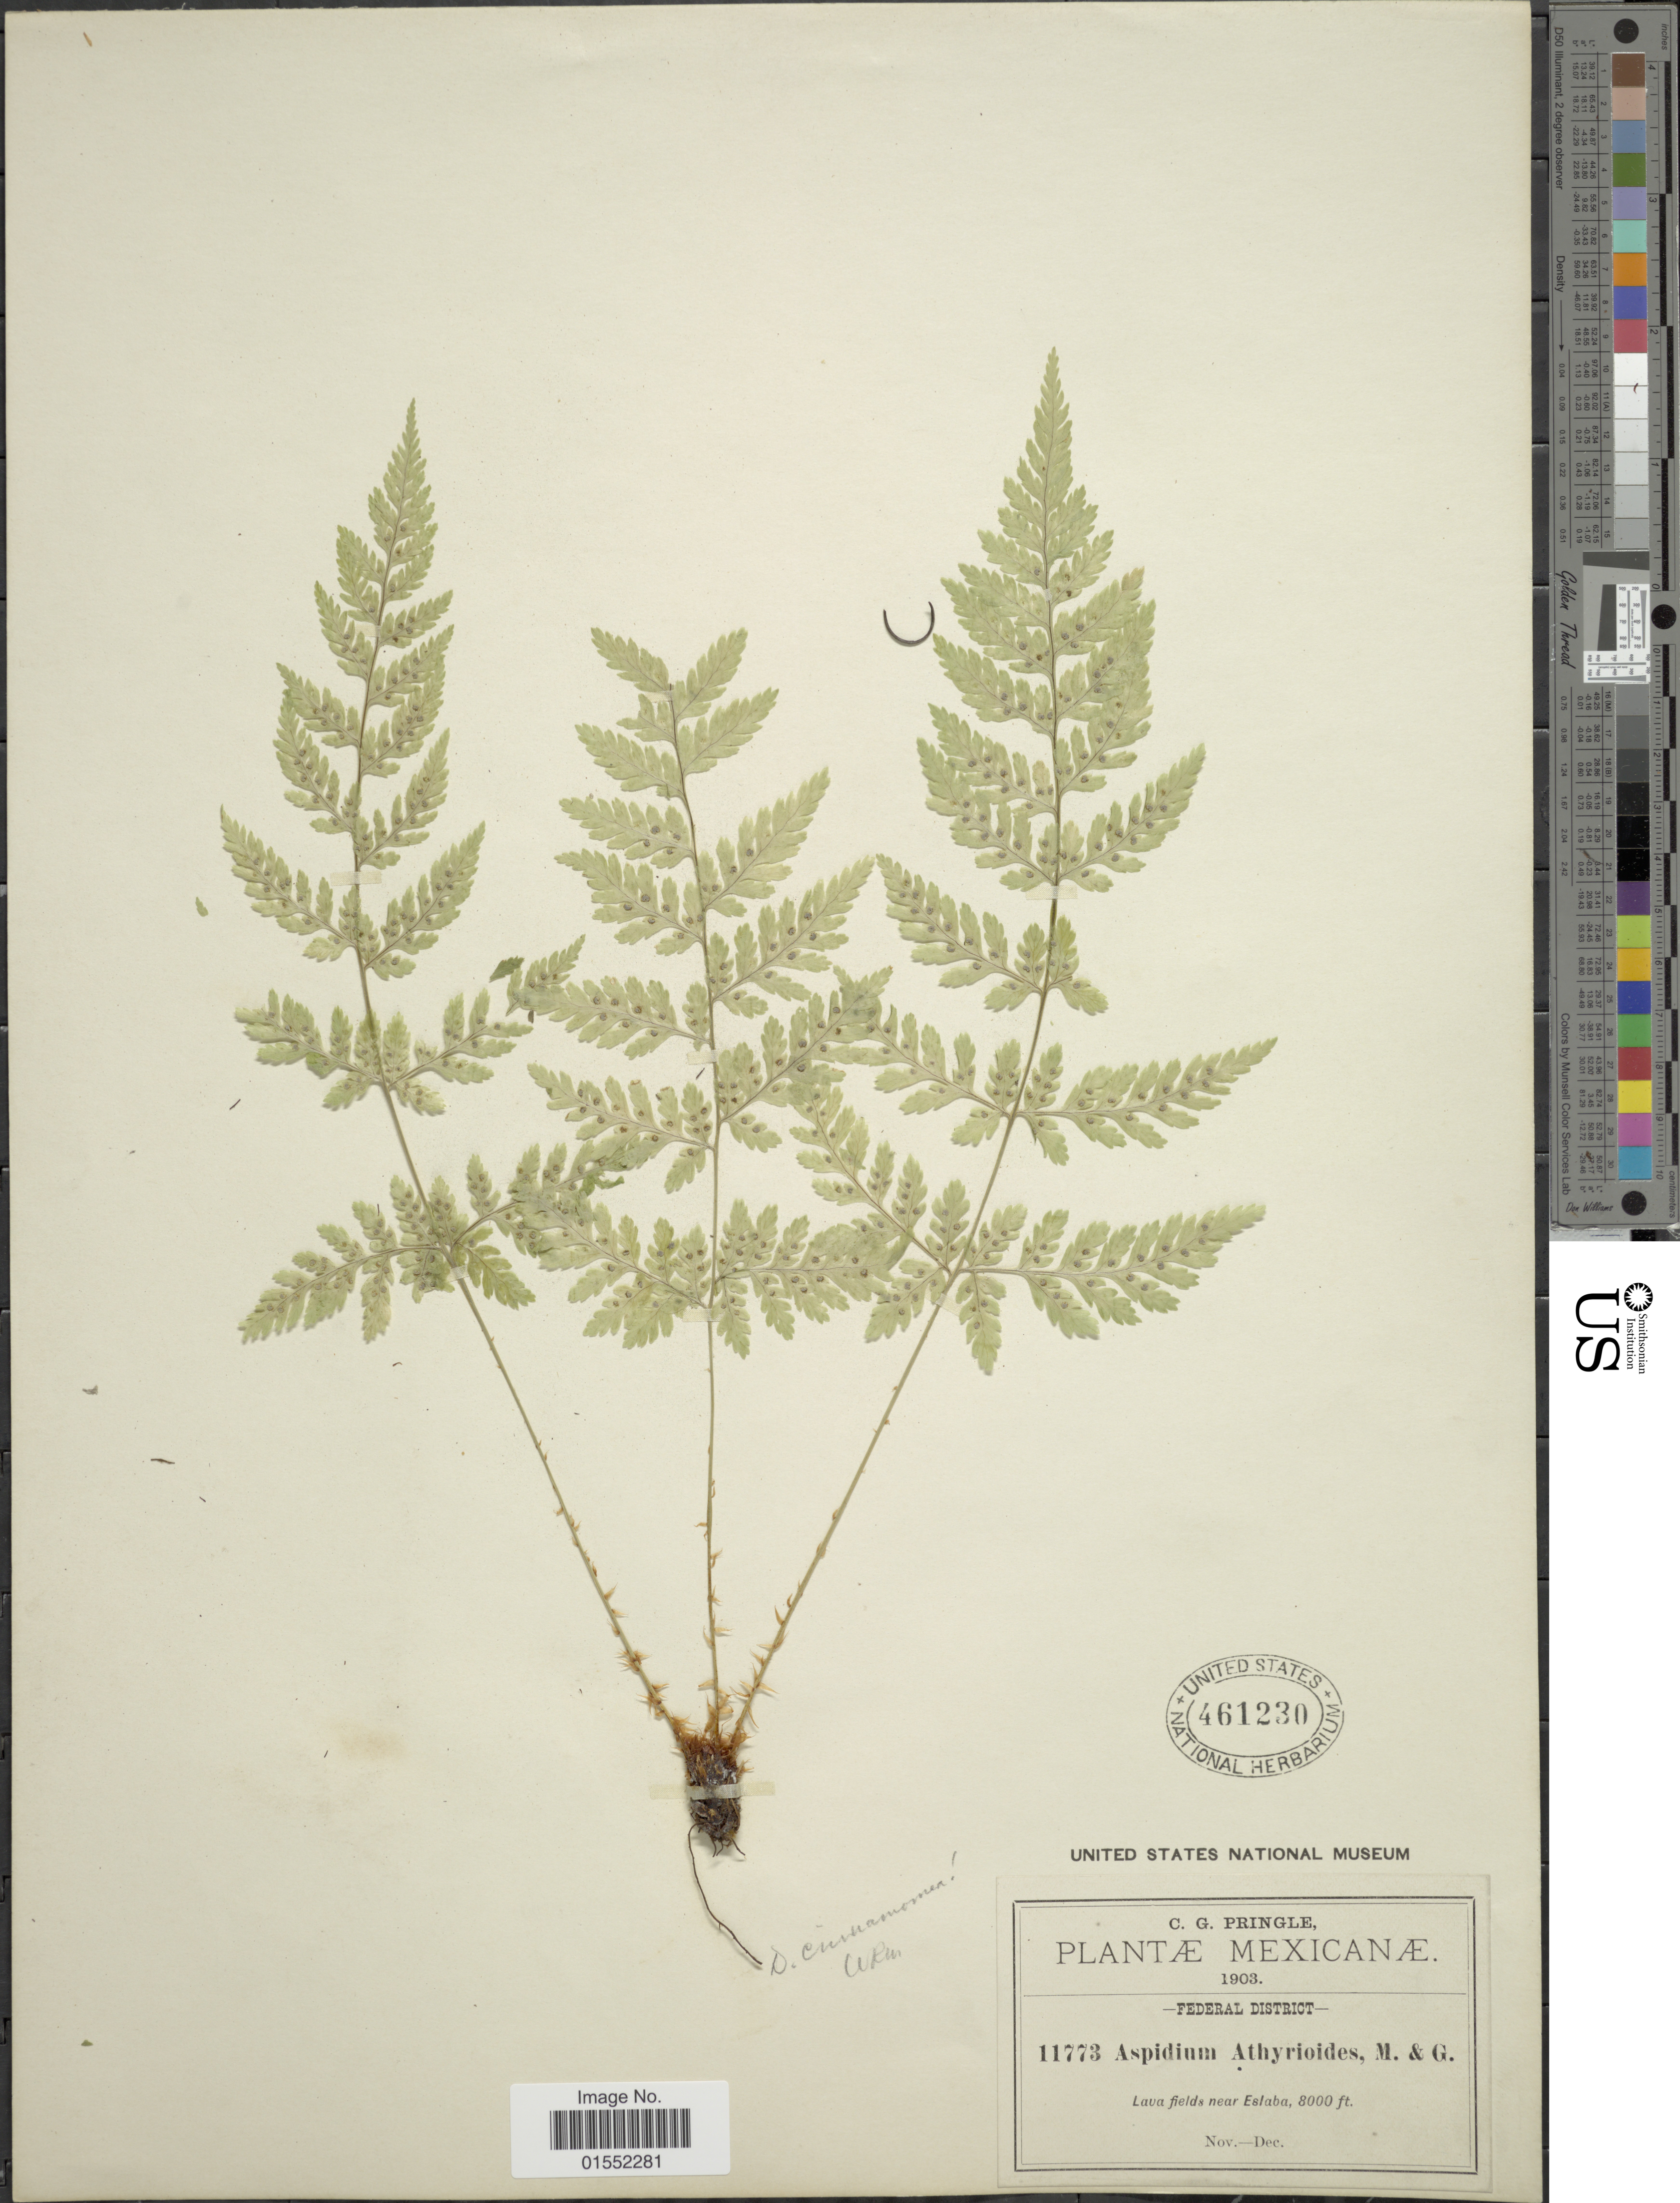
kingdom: Plantae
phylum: Tracheophyta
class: Polypodiopsida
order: Polypodiales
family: Dryopteridaceae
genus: Dryopteris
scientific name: Dryopteris cinnamomea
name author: (Cav.) C. Chr.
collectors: C. G. Pringle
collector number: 11773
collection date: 1903-11/1903-12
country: Mexico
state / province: Distrito Federal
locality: Federal District, Lava fields near Eslaba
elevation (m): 2438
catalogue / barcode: US 461230